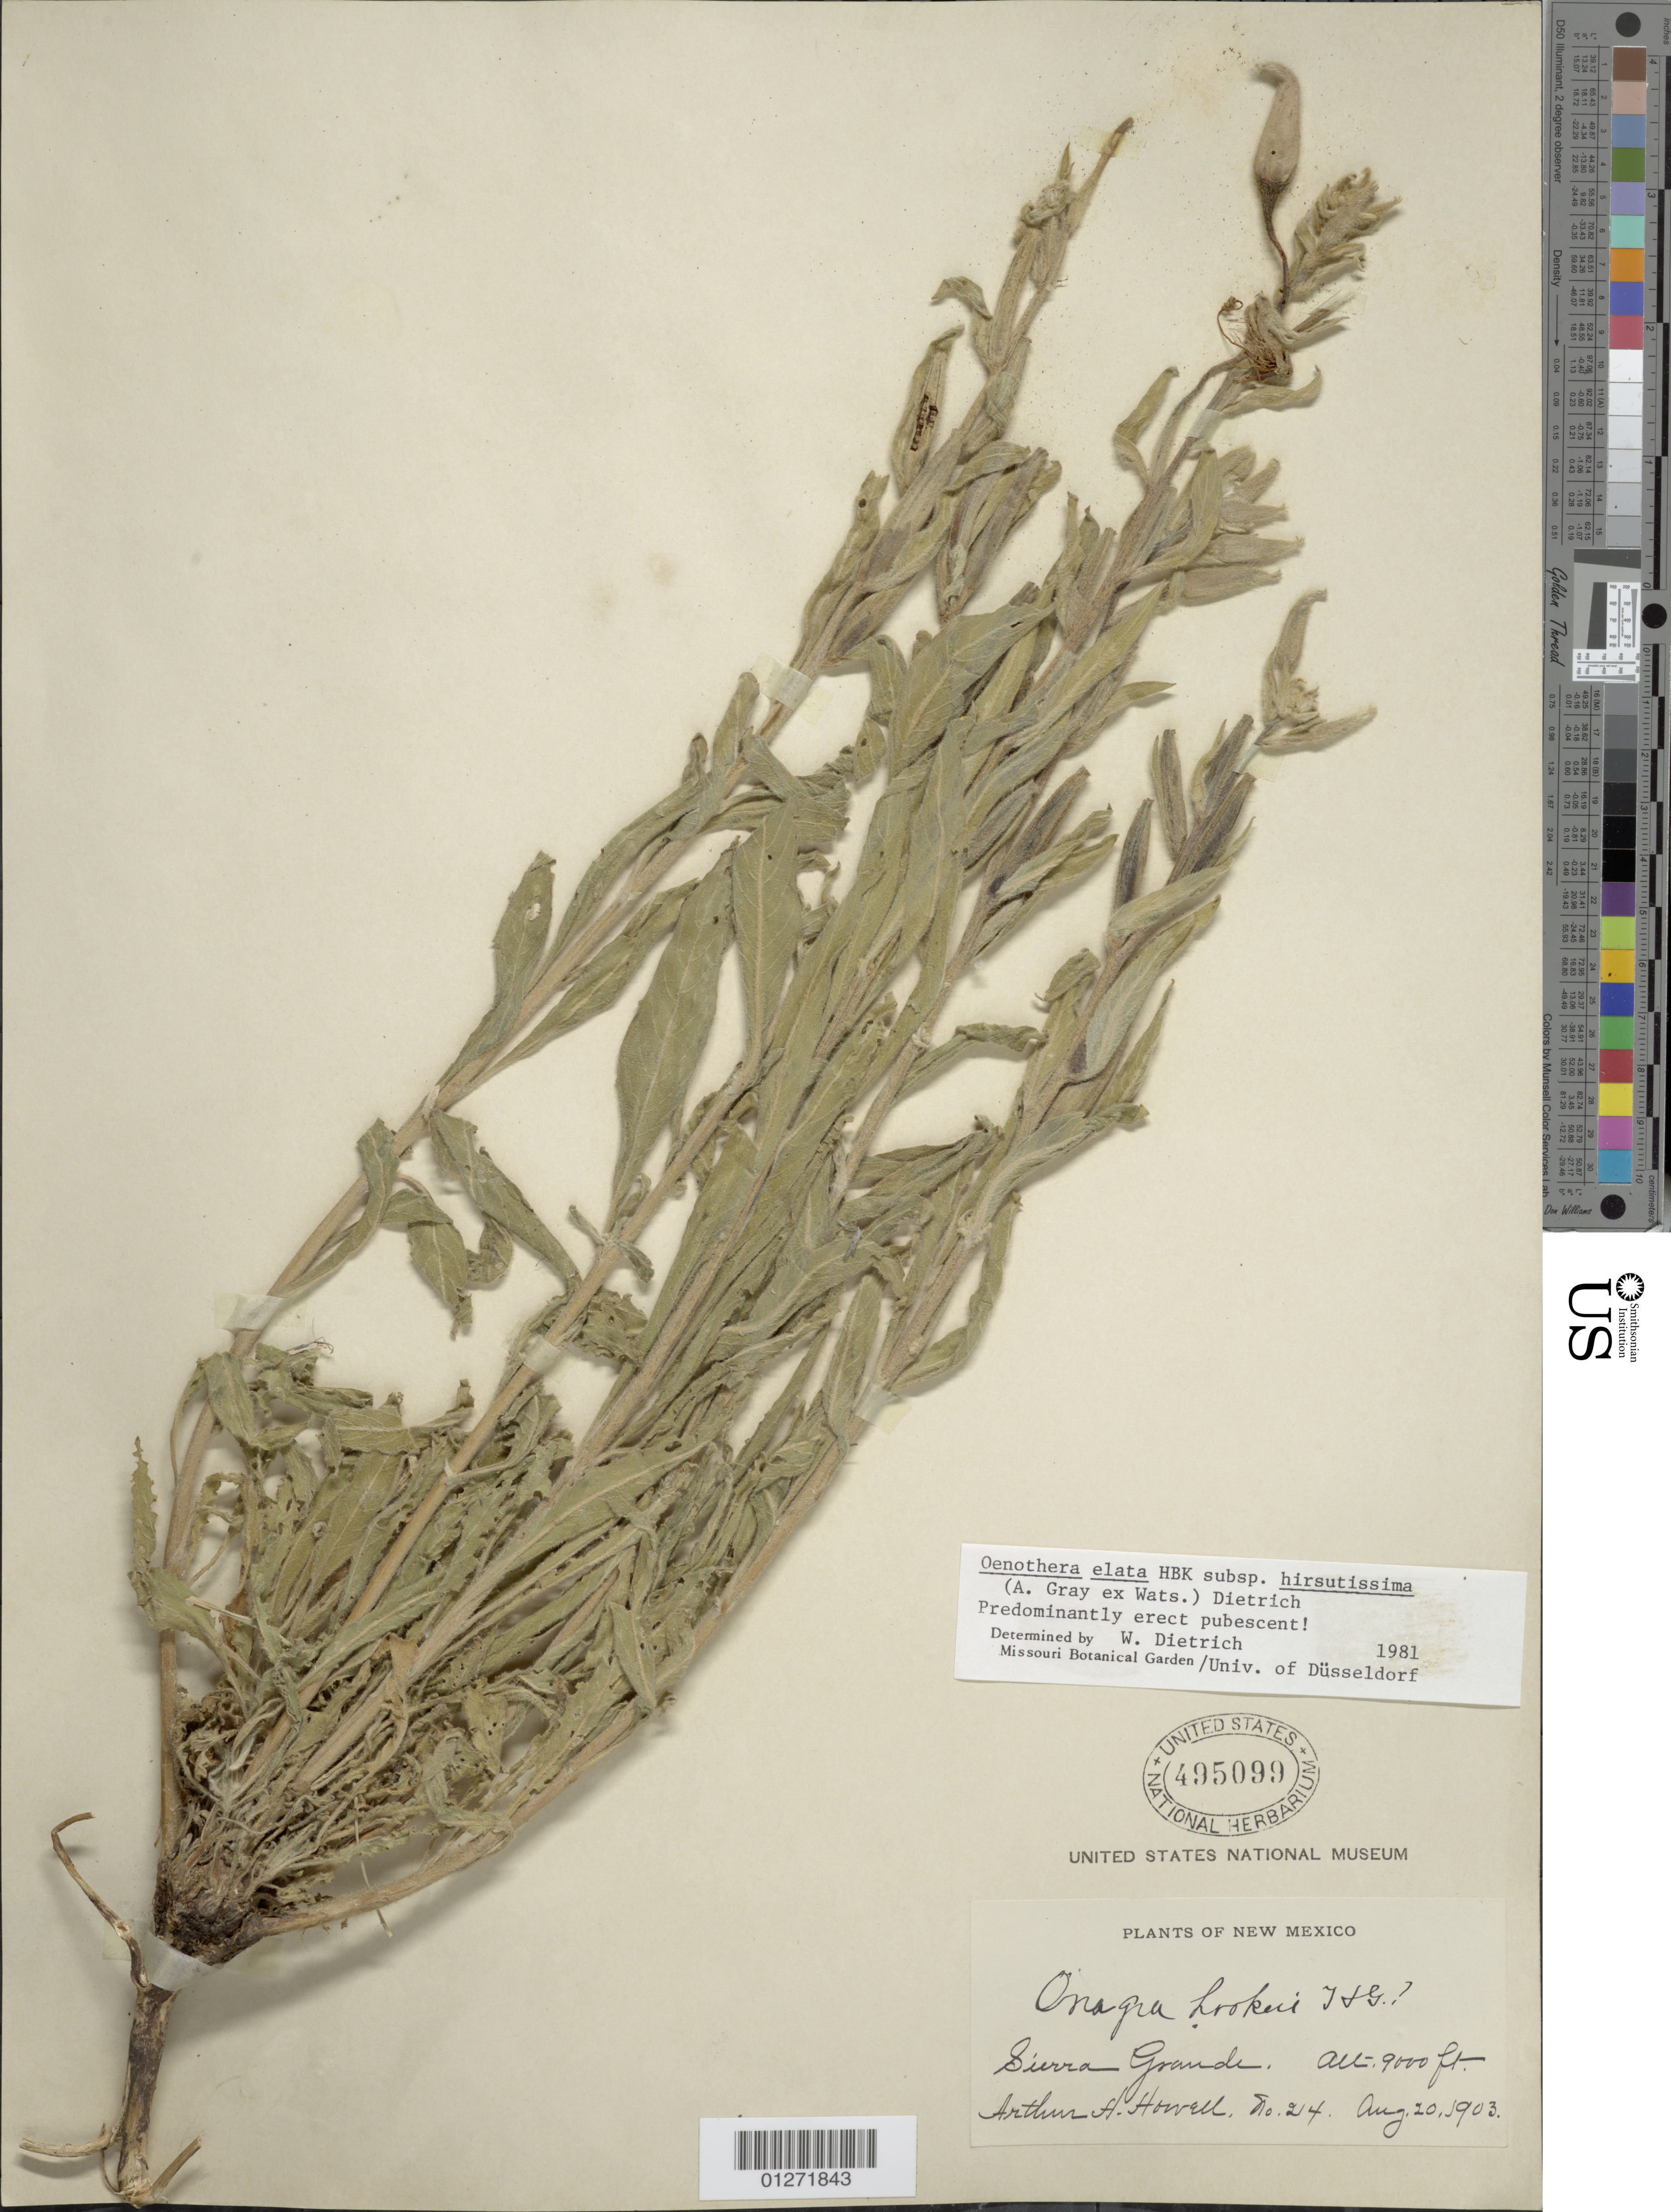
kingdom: Plantae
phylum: Tracheophyta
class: Magnoliopsida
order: Myrtales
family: Onagraceae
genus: Oenothera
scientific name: Oenothera elata subsp. hirsutissima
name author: (A. Gray ex S. Watson) W. Dietr.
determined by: Dietrich, W.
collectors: A. H. Howell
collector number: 214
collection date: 1903-08-20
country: United States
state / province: New Mexico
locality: Sierra Grande.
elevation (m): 274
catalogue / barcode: US 495099